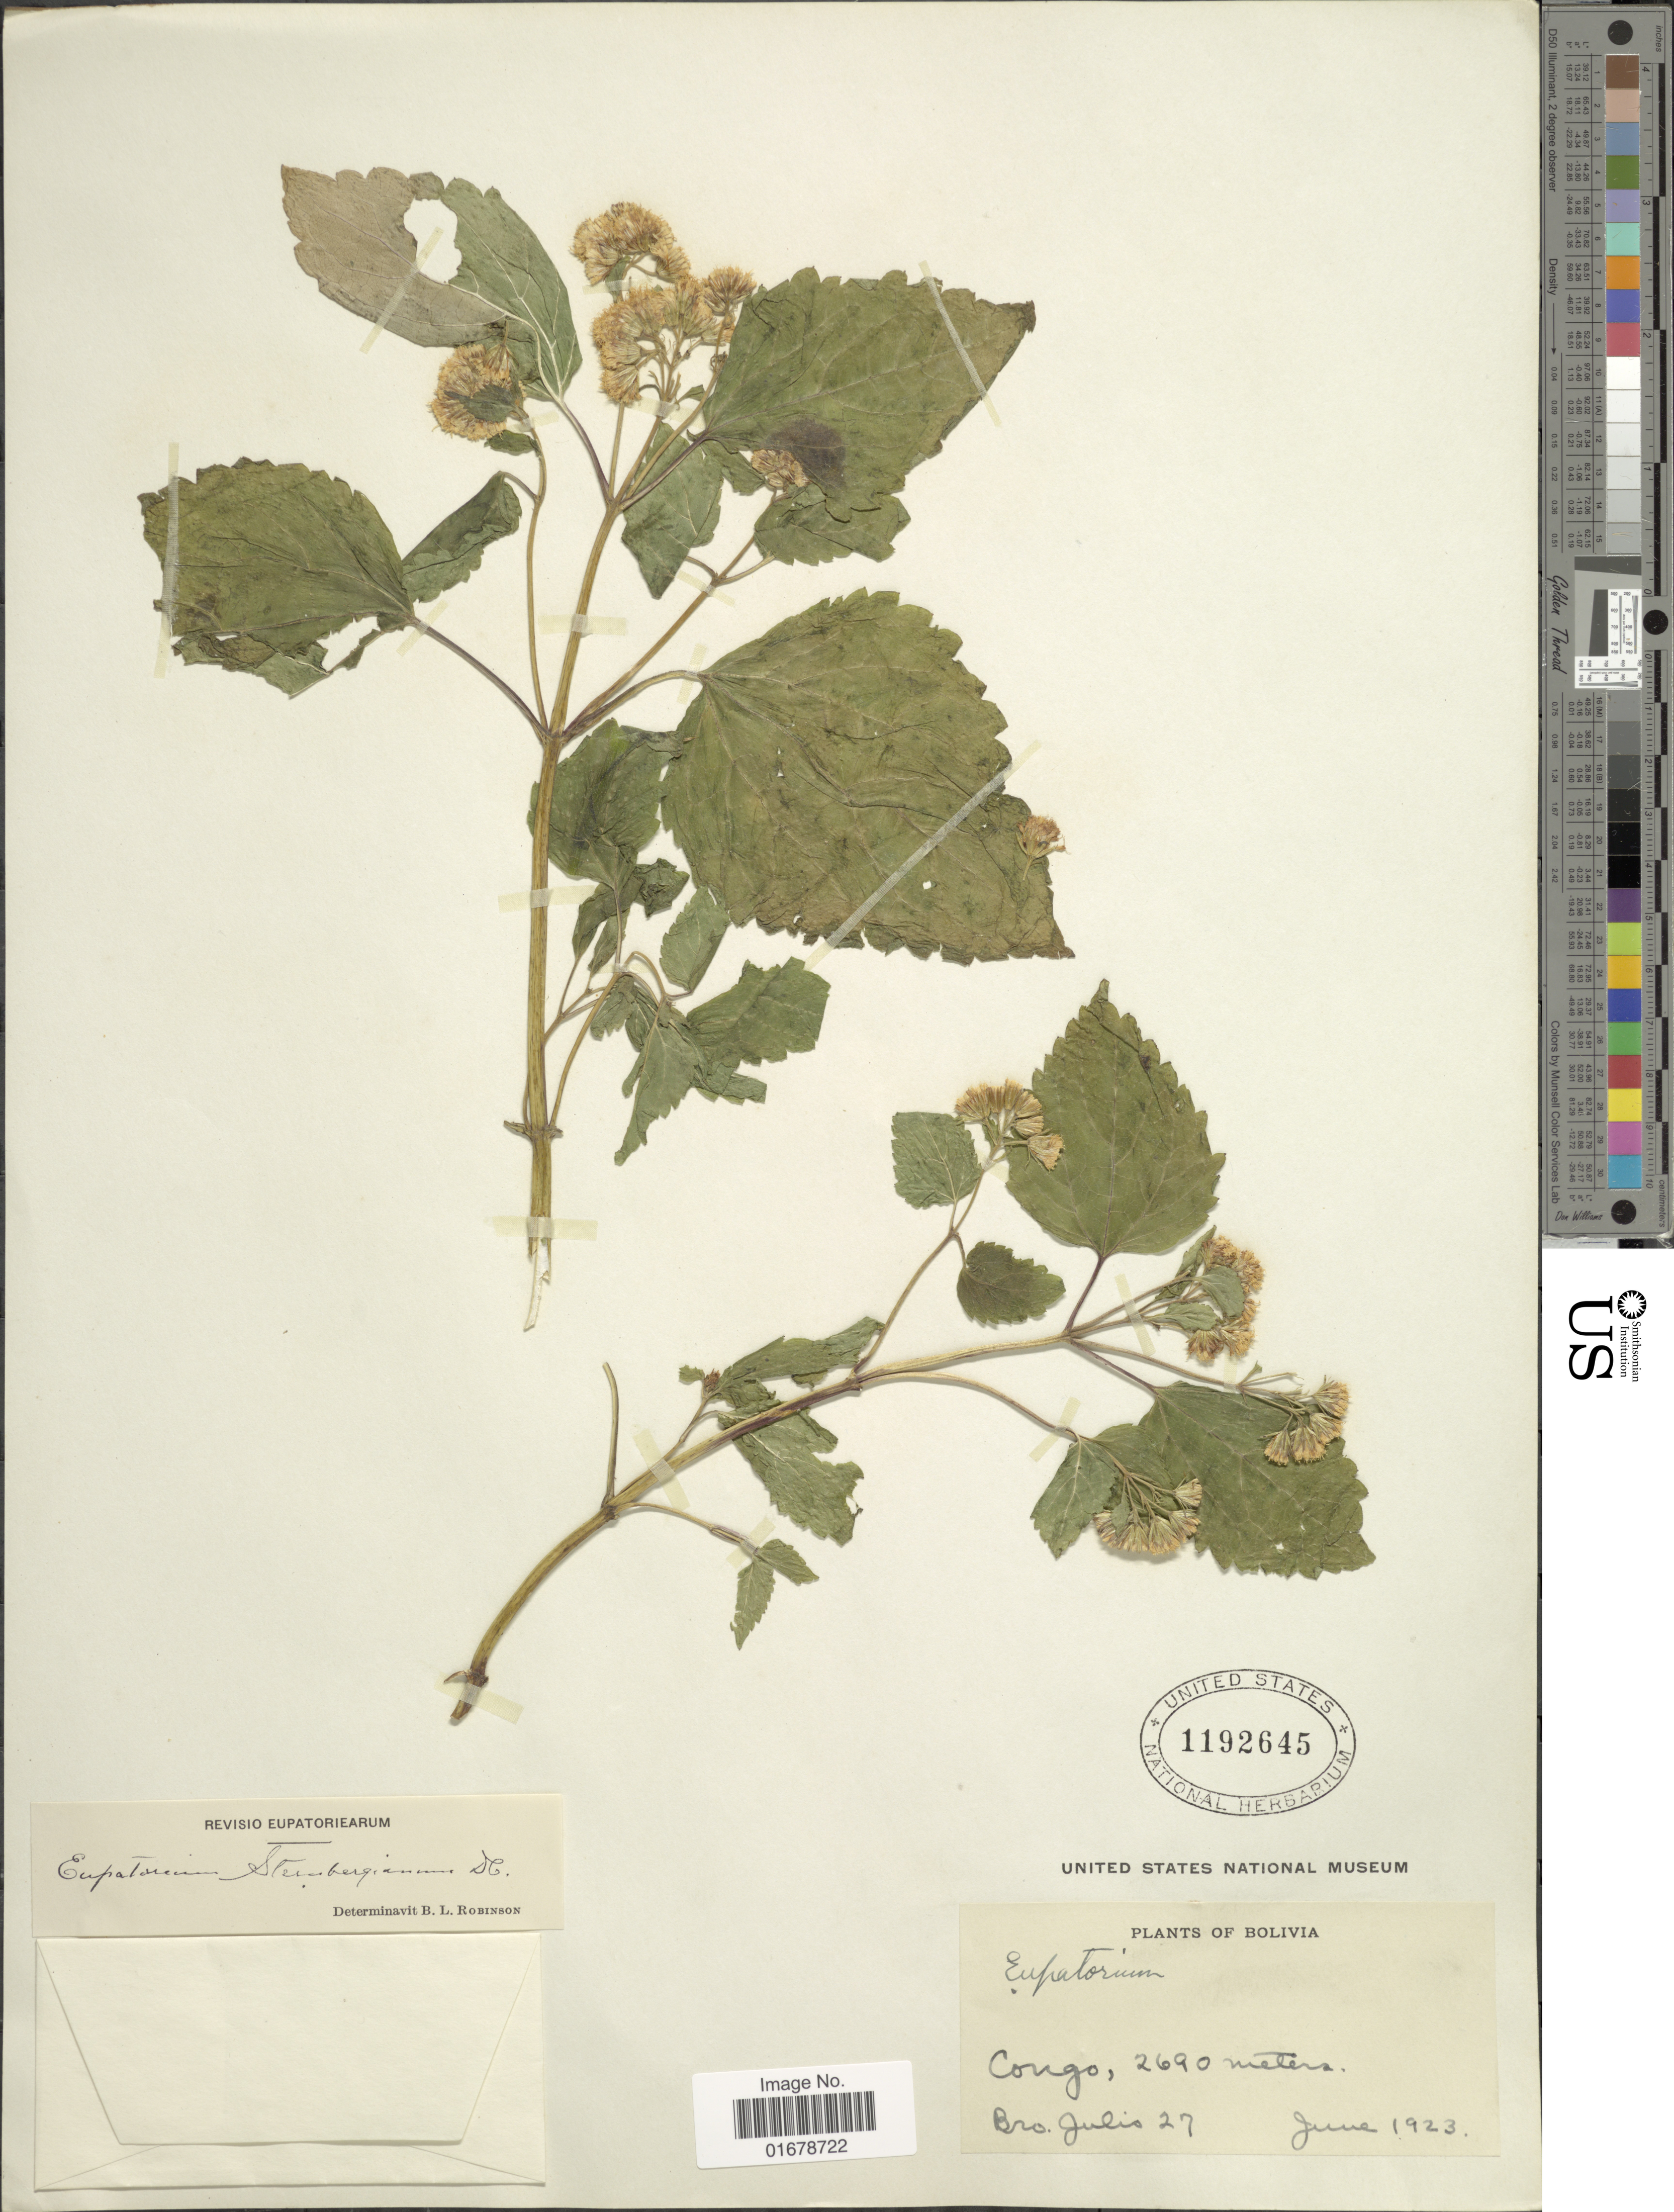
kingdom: Plantae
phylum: Tracheophyta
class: Magnoliopsida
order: Asterales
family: Asteraceae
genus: Ageratina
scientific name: Ageratina sternbergiana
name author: (DC.) R.M. King & H. Rob.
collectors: Bro. Julio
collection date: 1923-06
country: Bolivia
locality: Congo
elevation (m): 2690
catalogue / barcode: US 1192645